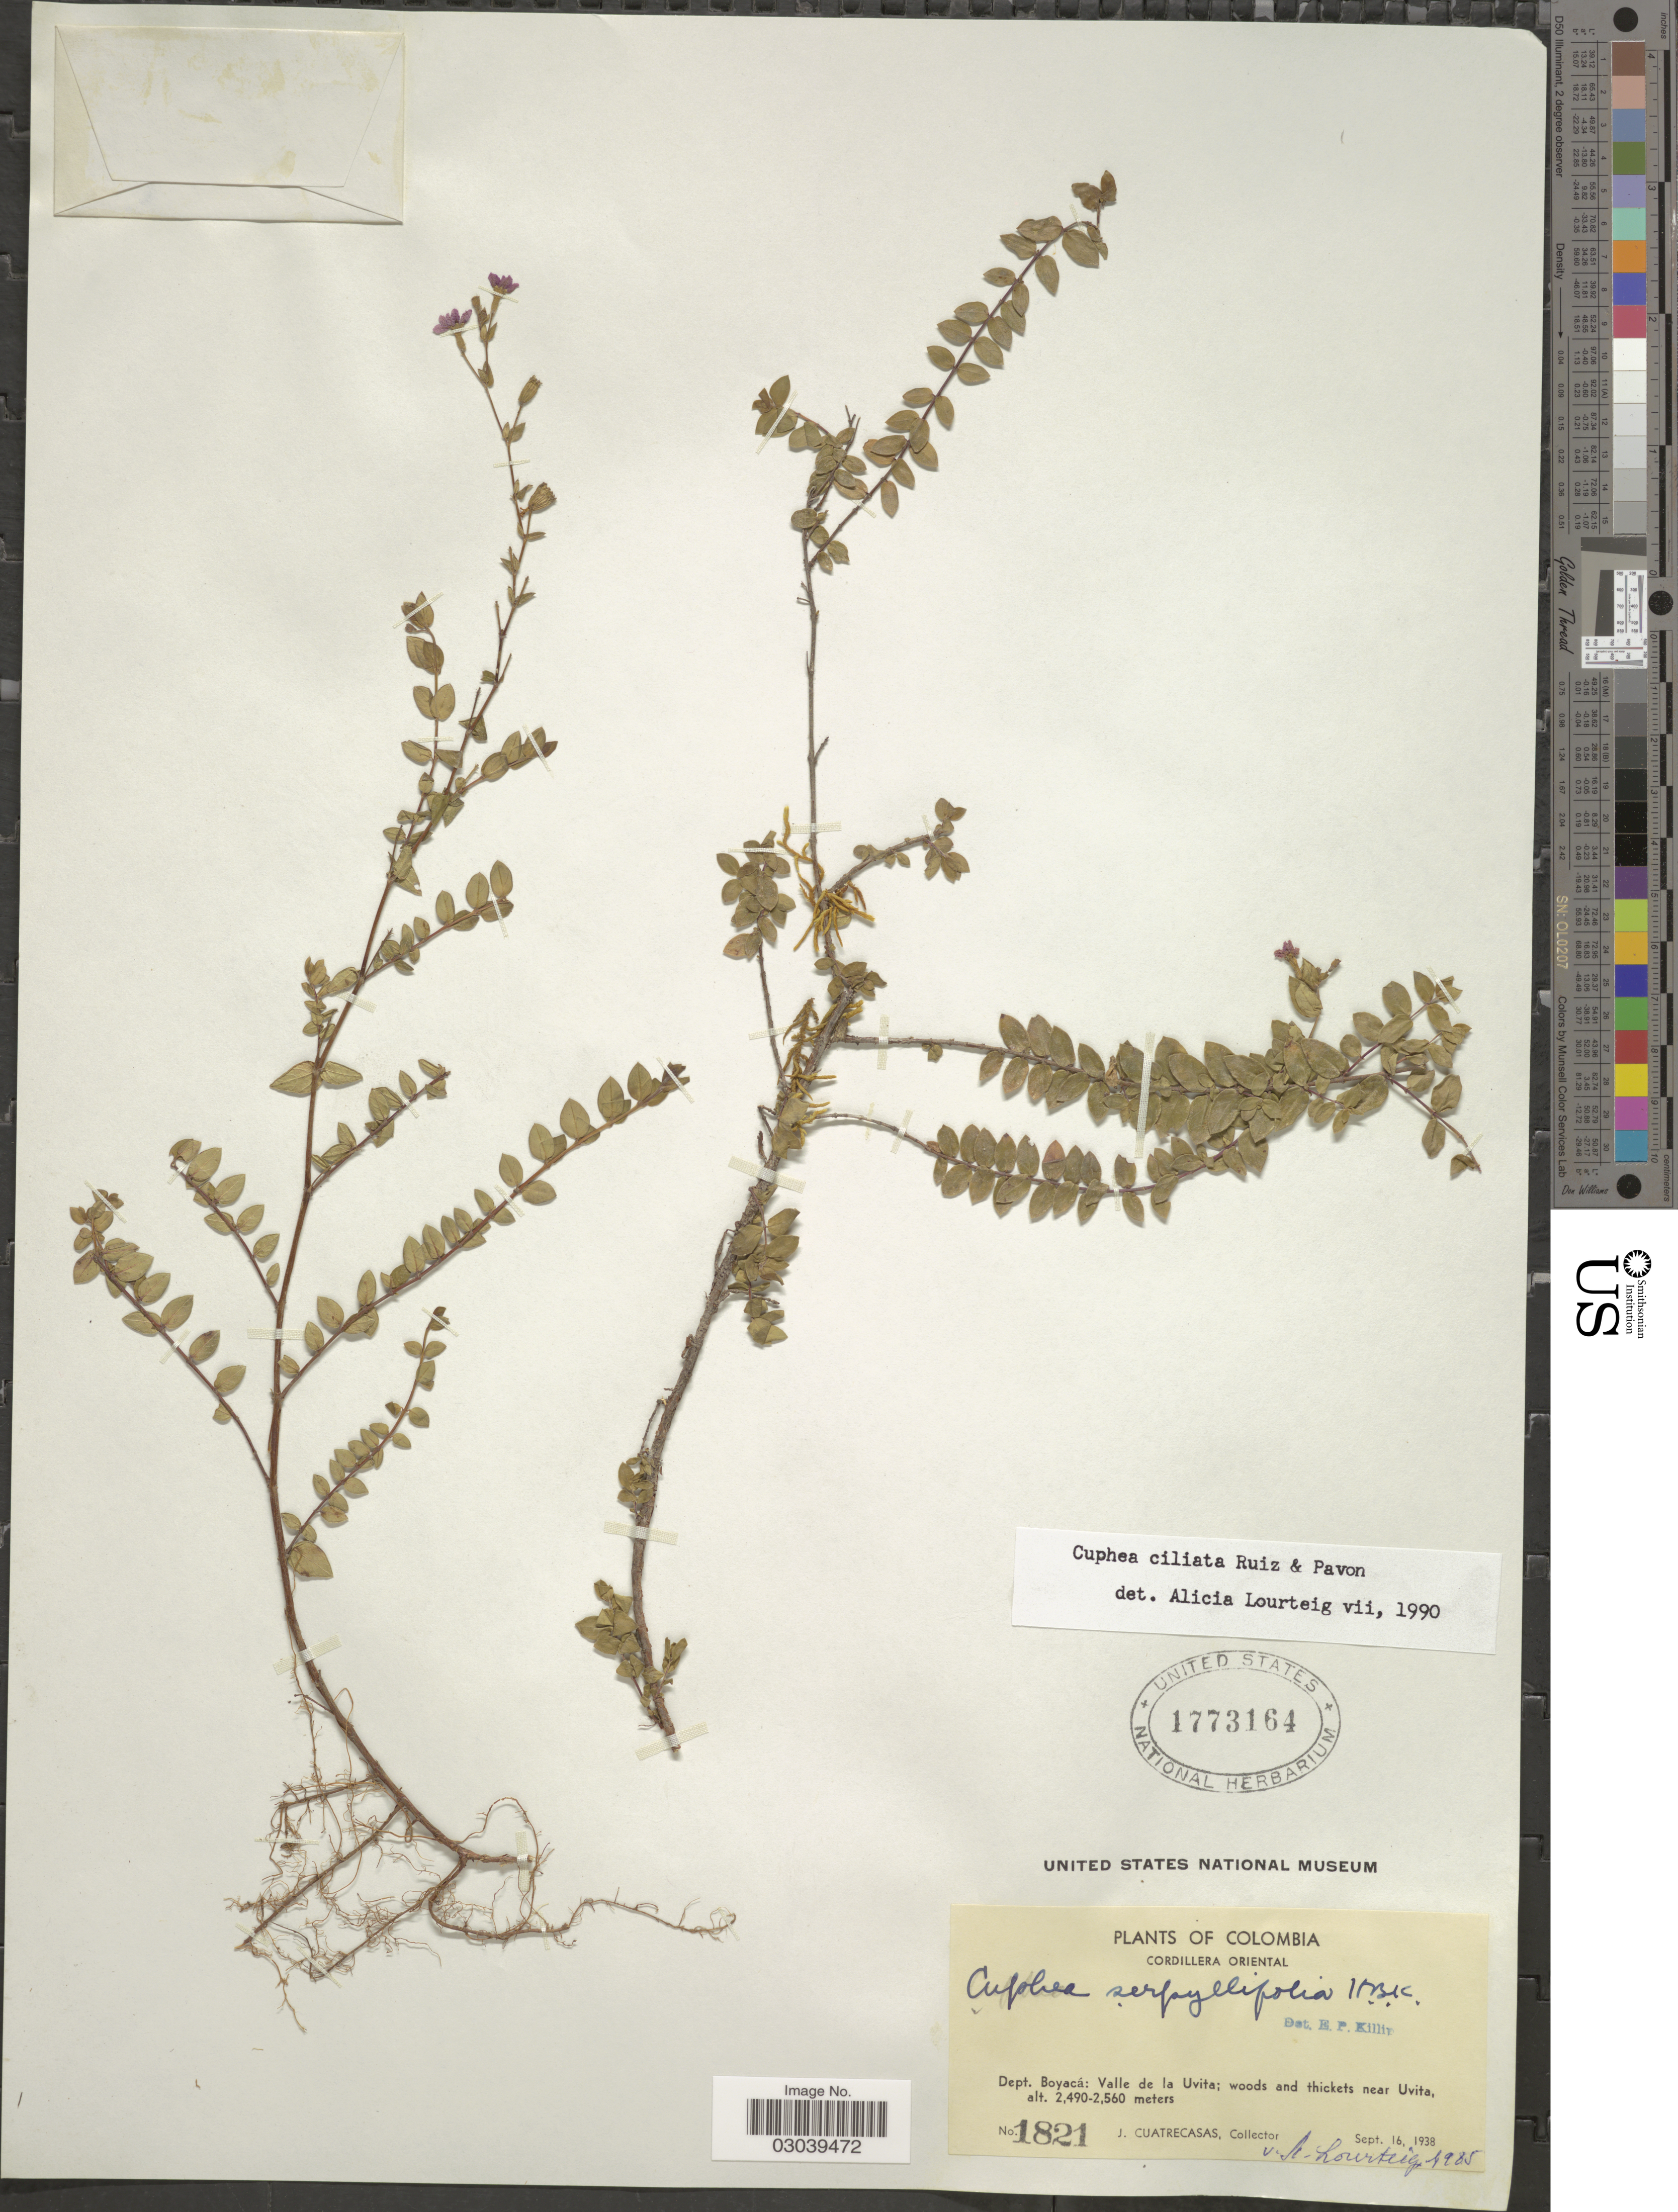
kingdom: Plantae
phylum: Tracheophyta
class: Magnoliopsida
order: Myrtales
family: Lythraceae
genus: Cuphea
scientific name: Cuphea ciliata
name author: Ruiz & Pav.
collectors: J. Cuatrecasas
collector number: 1821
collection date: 1938-09-16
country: Colombia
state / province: Boyacá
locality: Cordillera Oriental. Dept. Boyacá: Valle de la Uvita, near Uvita.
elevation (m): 2490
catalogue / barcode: US 1773164